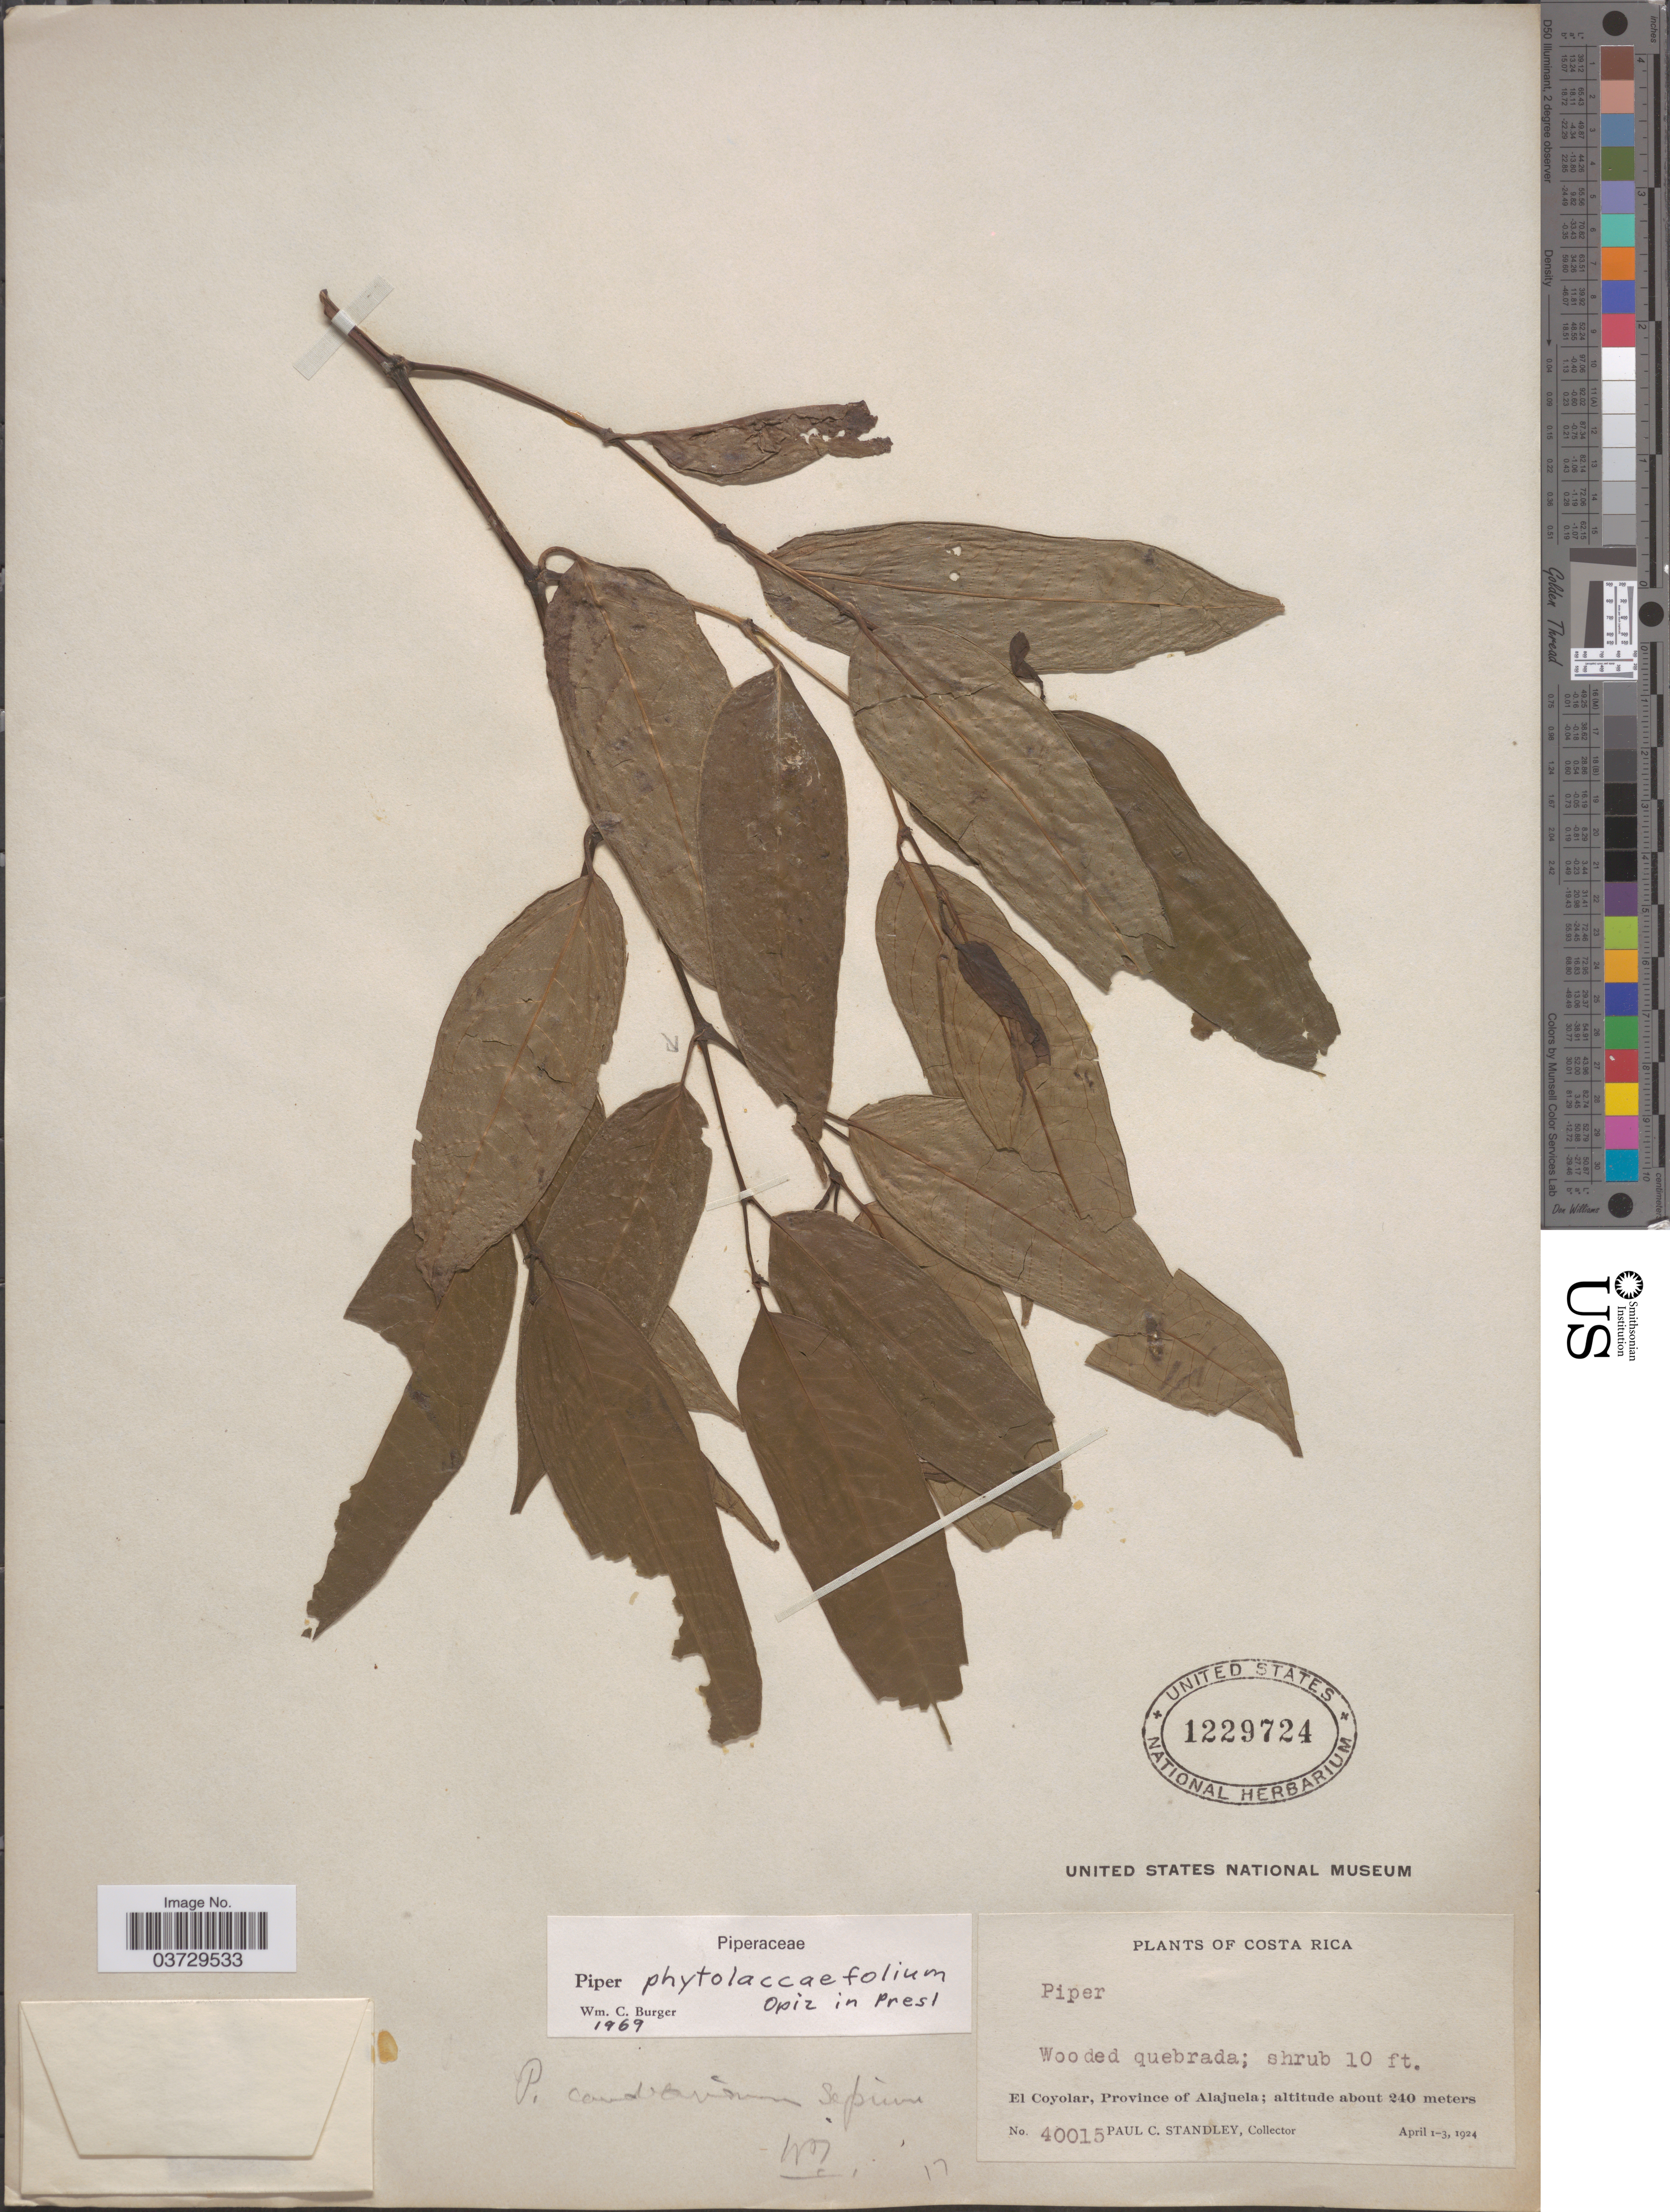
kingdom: Plantae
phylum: Tracheophyta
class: Magnoliopsida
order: Piperales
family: Piperaceae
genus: Piper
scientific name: Piper phytolaccifolium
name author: Opiz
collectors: P. C. Standley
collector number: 40015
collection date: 1924-04-01/1924-04-03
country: Costa Rica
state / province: Alajuela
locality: El Coyolar.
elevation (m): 240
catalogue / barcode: US 1229724